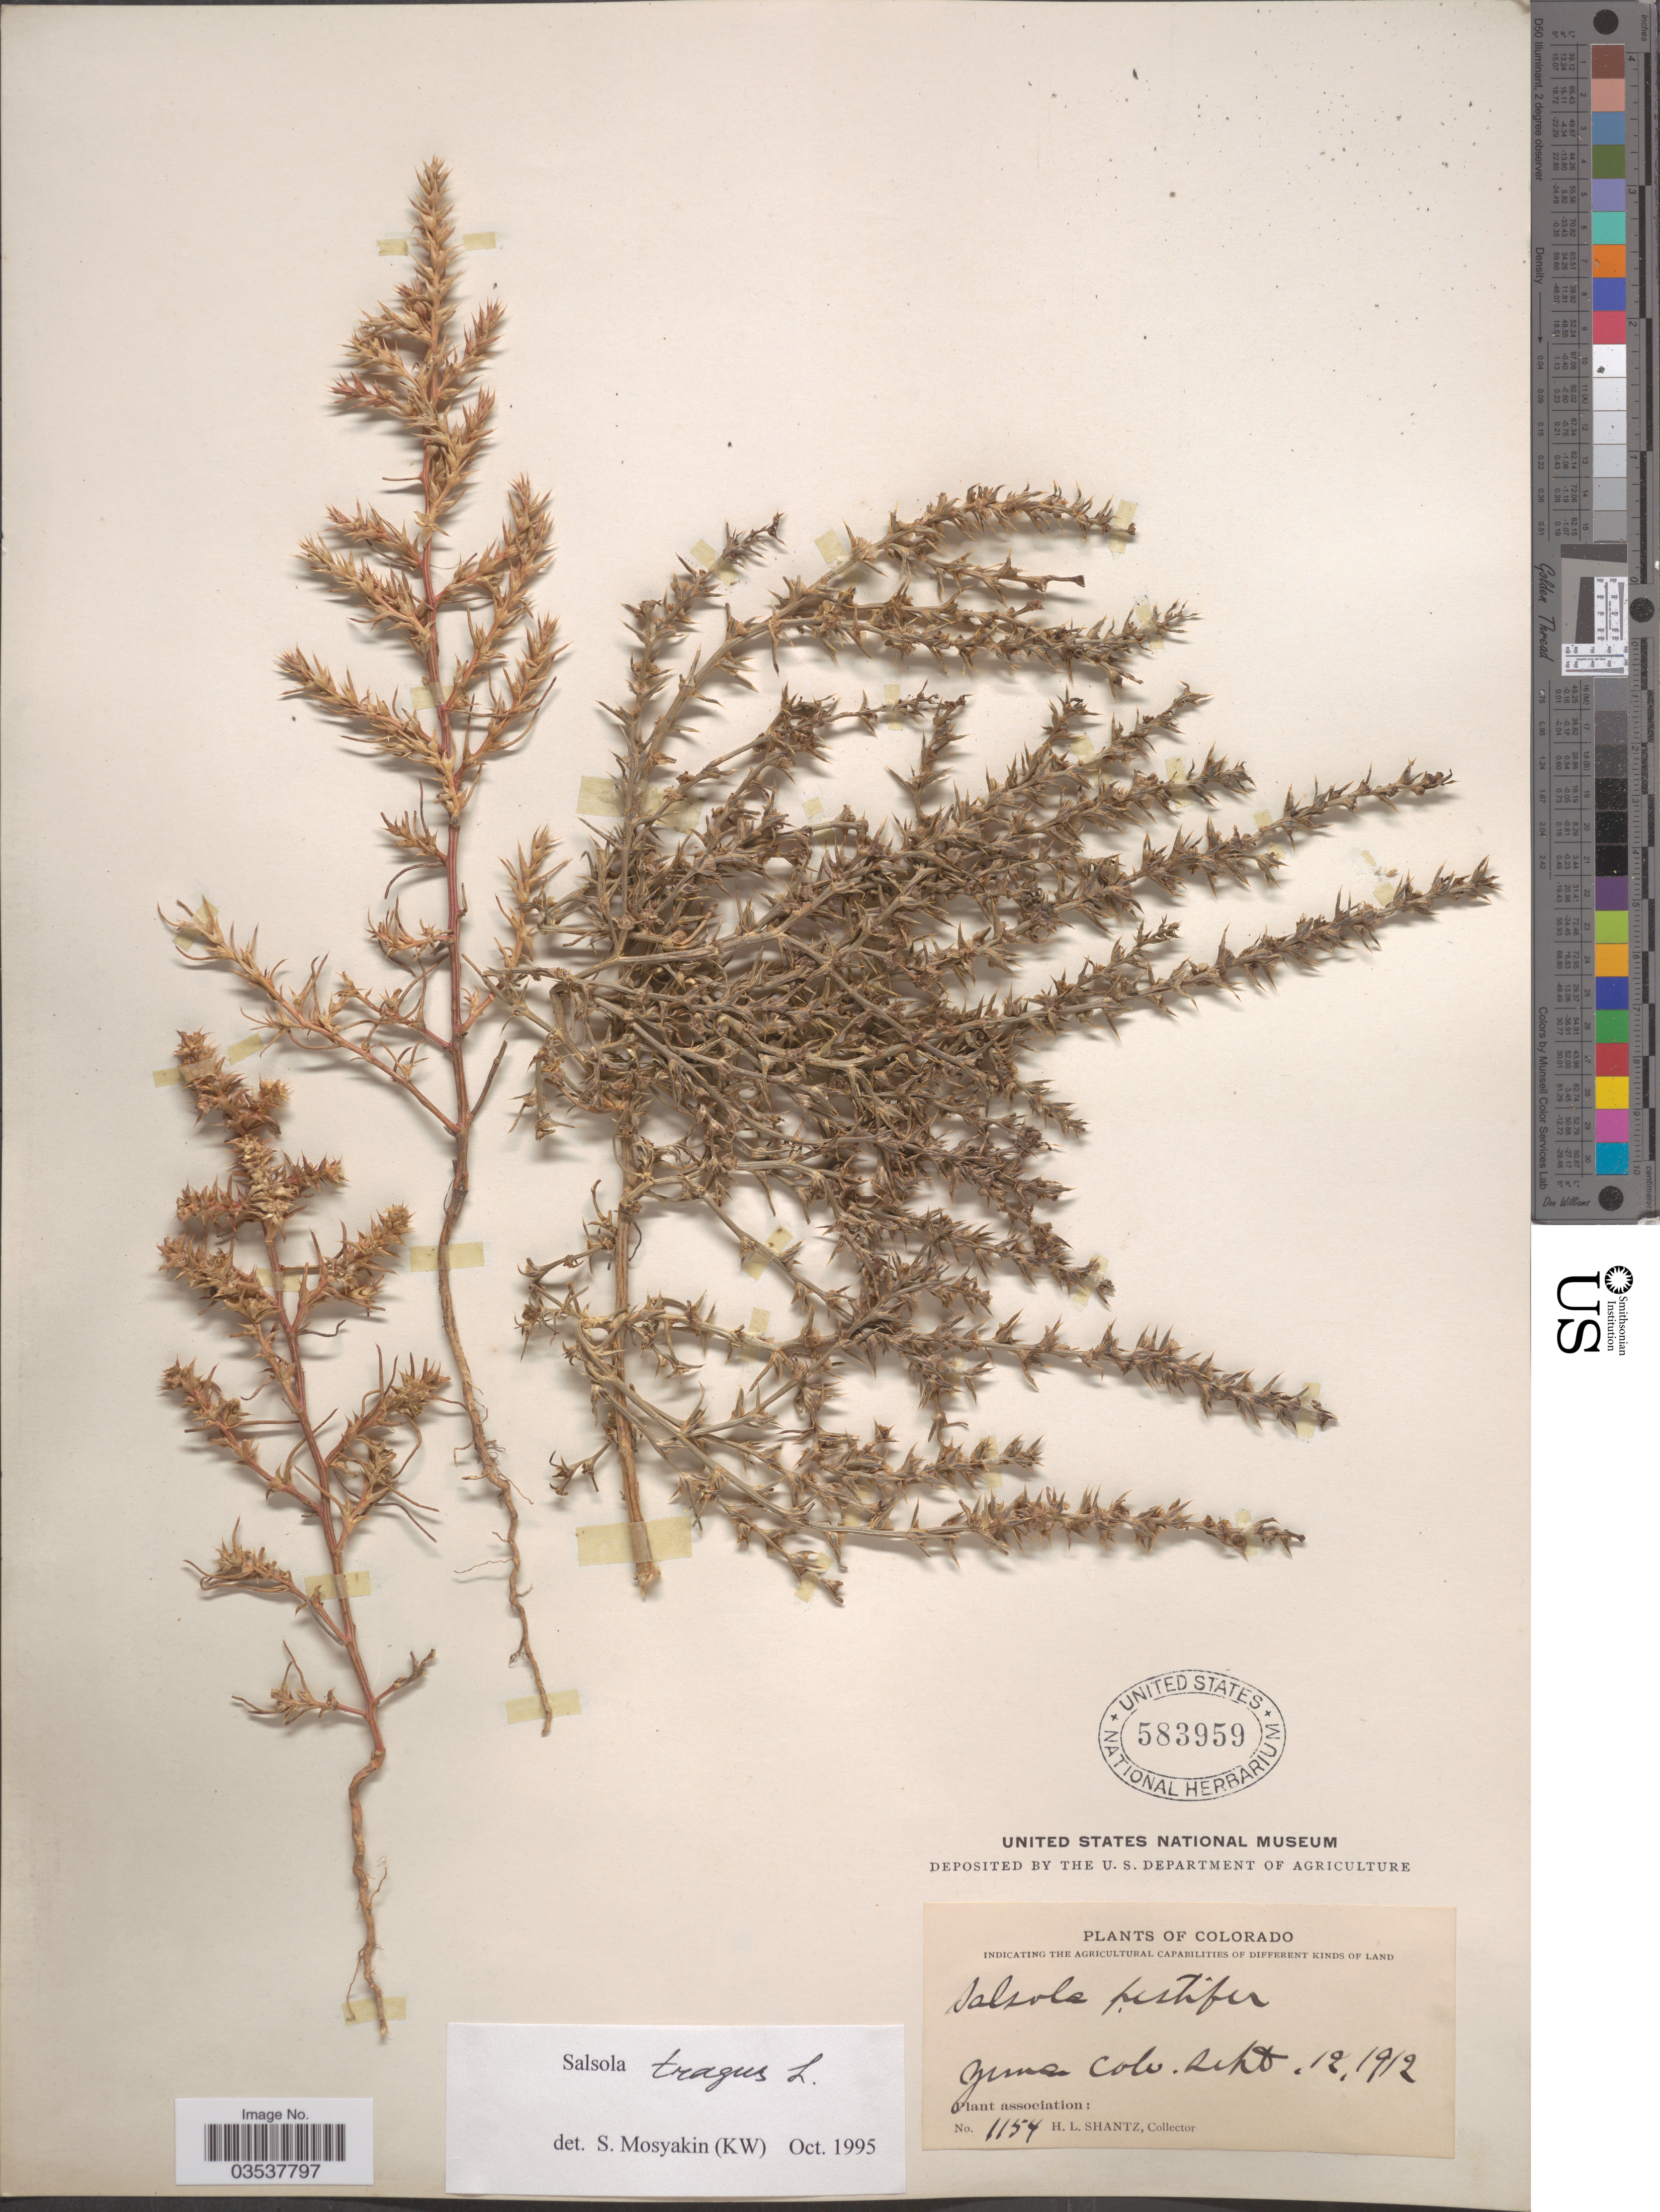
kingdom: Plantae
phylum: Tracheophyta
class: Magnoliopsida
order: Caryophyllales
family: Amaranthaceae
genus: Salsola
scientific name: Salsola pestifer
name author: A. Nelson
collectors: H. Shantz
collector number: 1154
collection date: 1912-09-12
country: United States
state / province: Colorado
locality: Yuma.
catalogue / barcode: US 583959